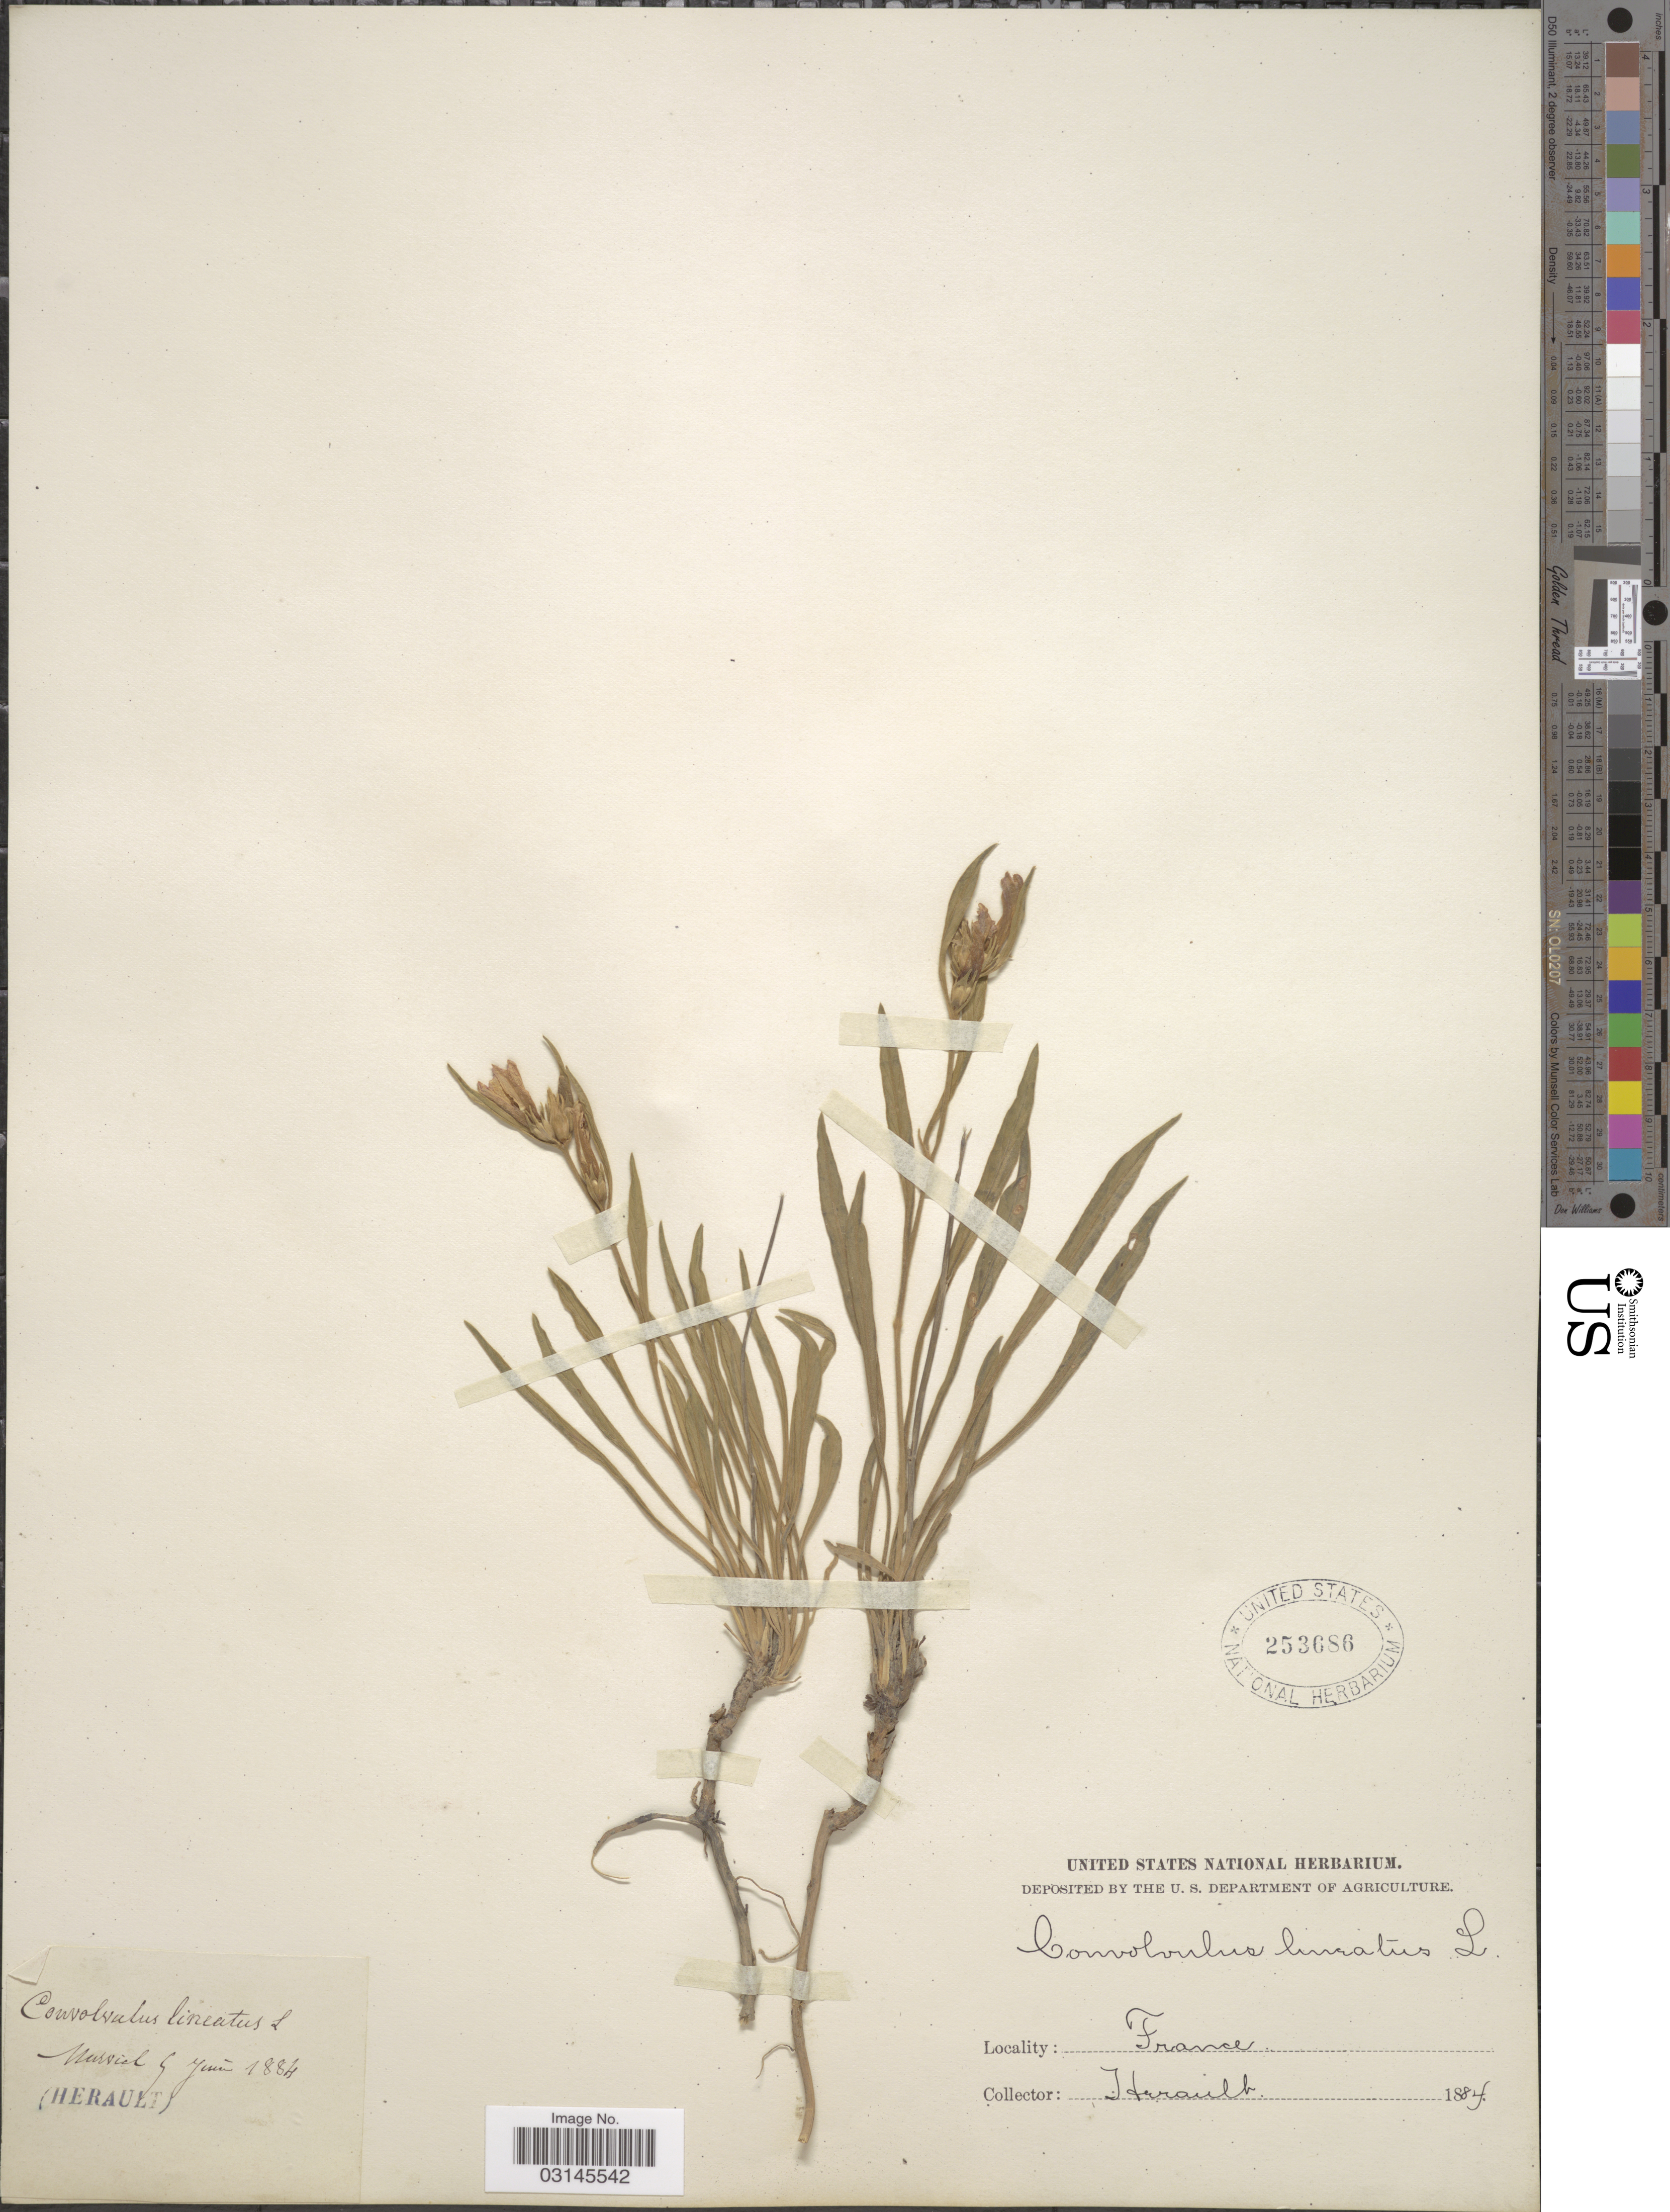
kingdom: Plantae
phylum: Tracheophyta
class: Magnoliopsida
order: Solanales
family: Convolvulaceae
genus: Convolvulus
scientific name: Convolvulus lineatus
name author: L.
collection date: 1884-06-05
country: France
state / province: Occitanie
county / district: Hérault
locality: Murviel.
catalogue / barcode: US 253686